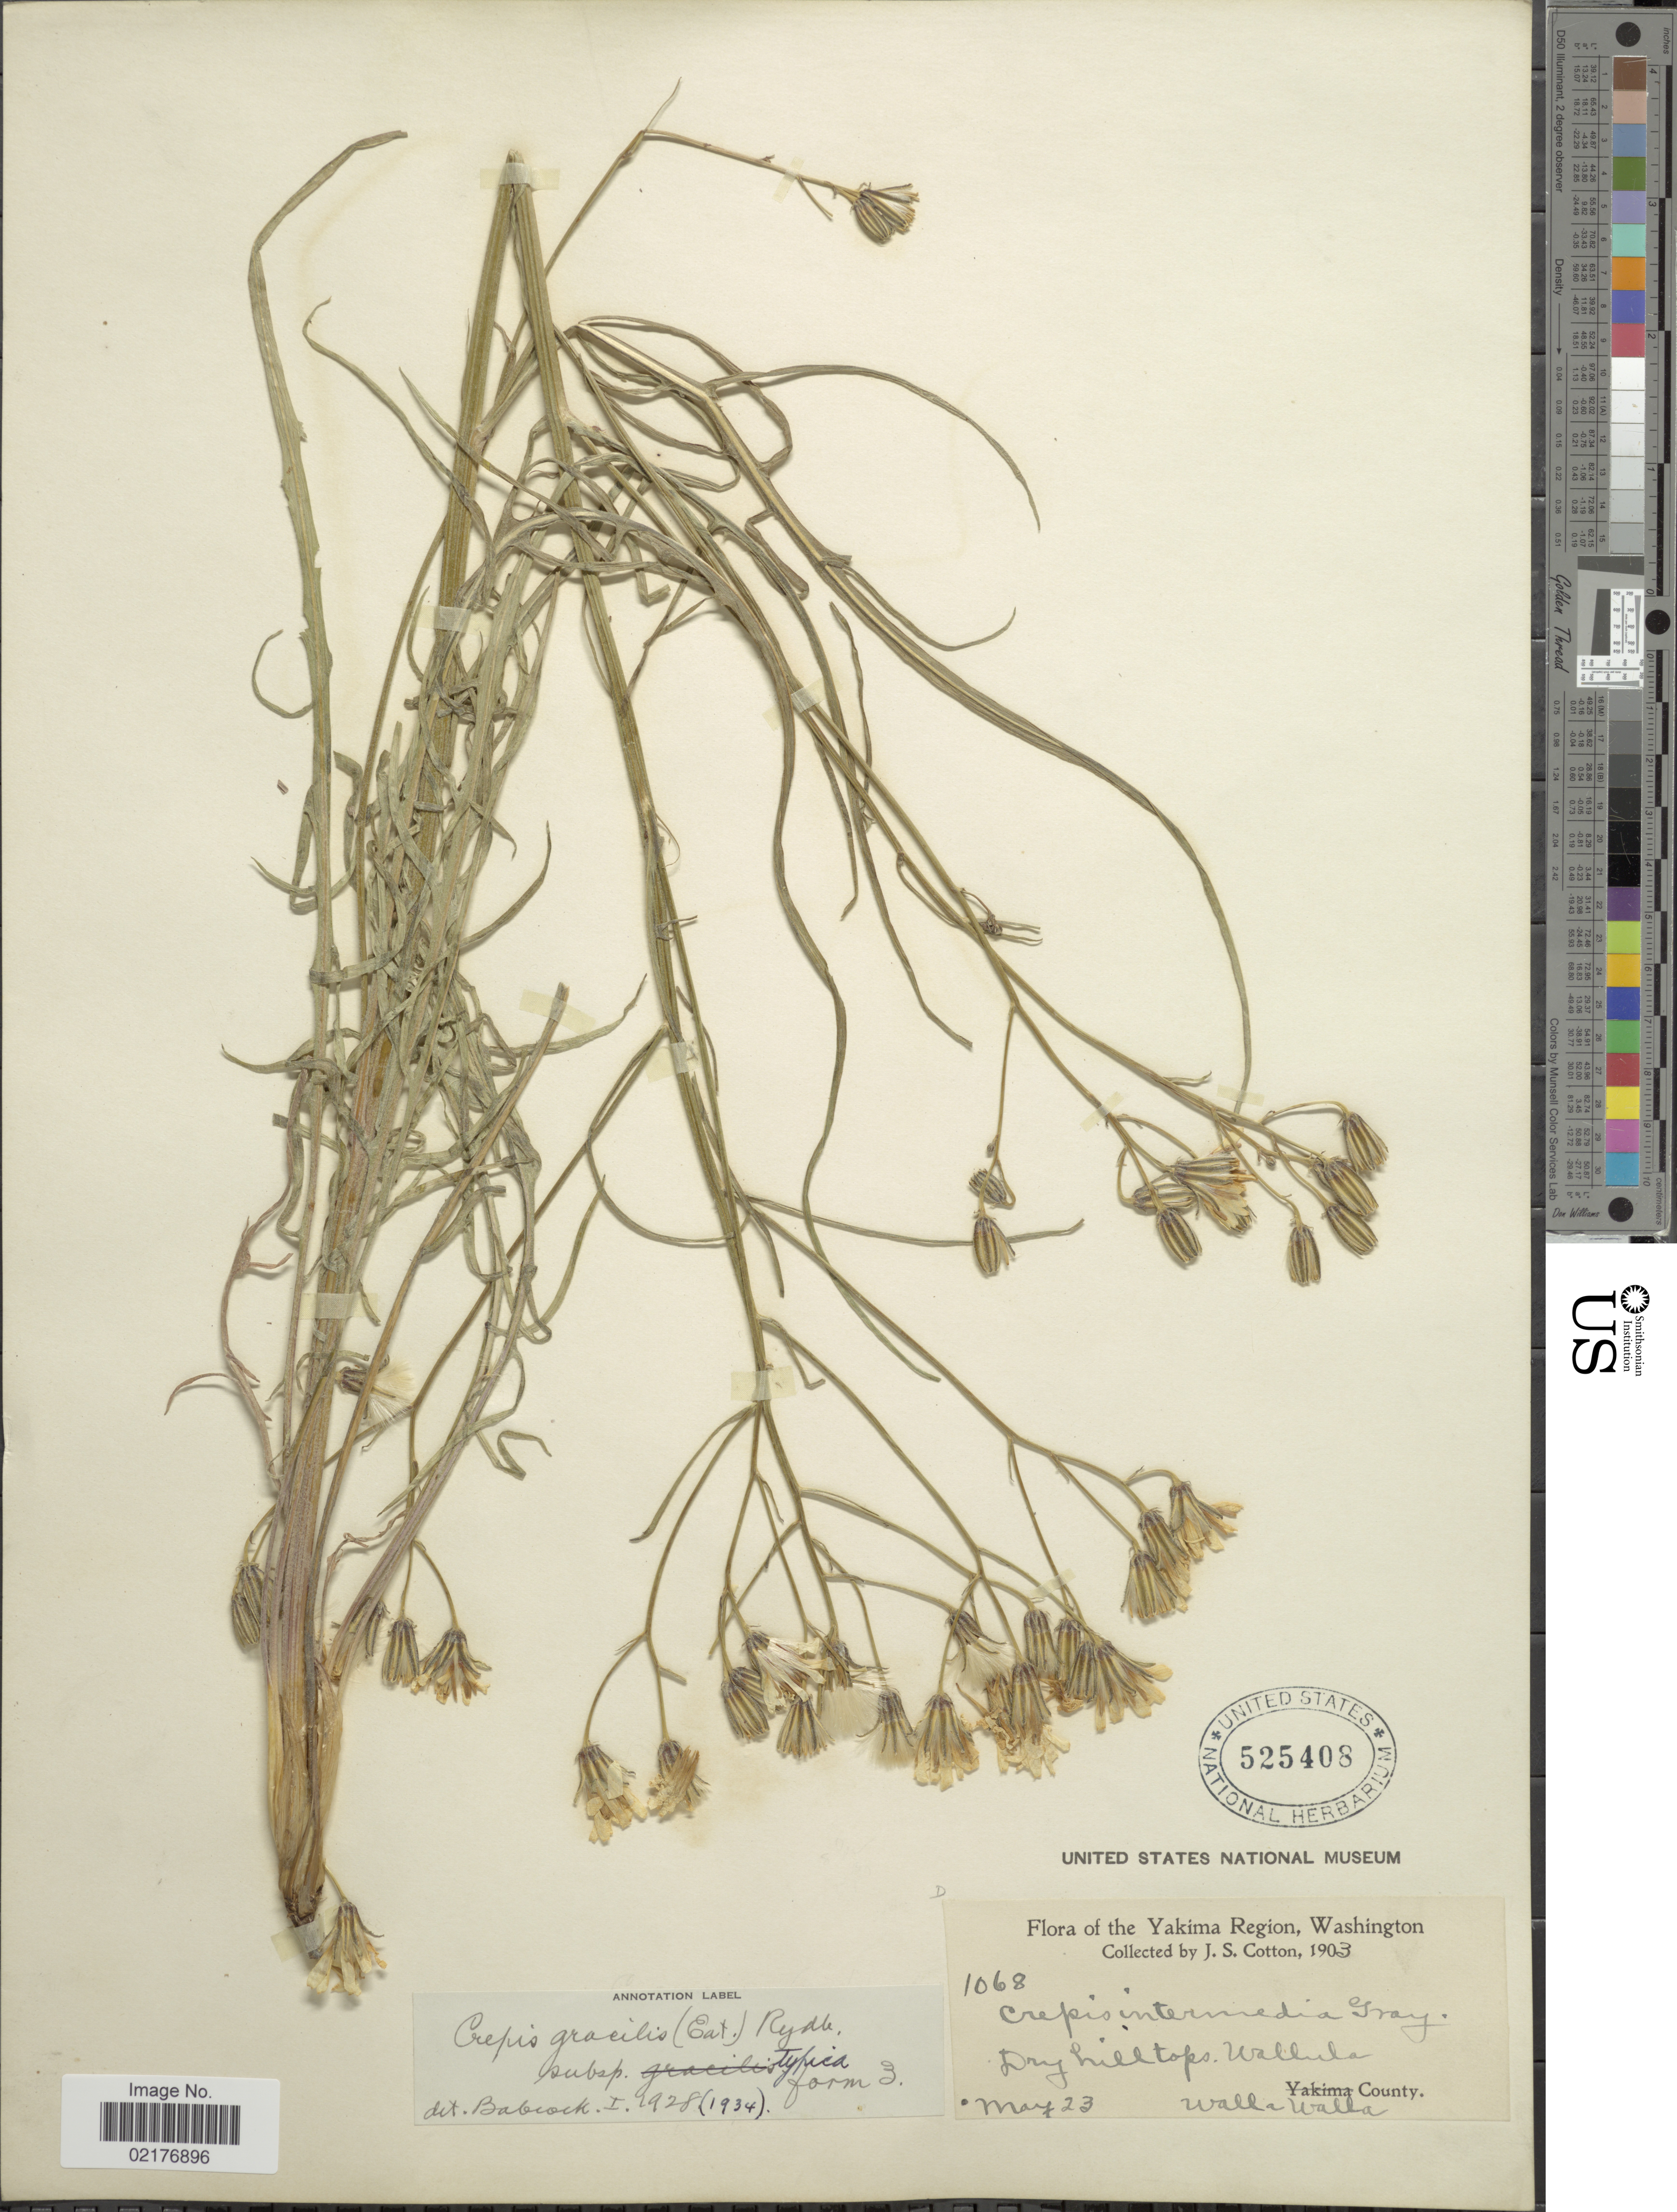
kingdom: Plantae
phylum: Tracheophyta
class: Magnoliopsida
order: Asterales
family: Asteraceae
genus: Crepis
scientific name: Crepis atribarba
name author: A. Heller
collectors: J. S. Cotton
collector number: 1068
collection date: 1903-05-23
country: United States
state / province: Washington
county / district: Walla Walla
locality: The Yakima Region, Washington, Dry hilltops, Wallula, Walla Walla County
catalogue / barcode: US 525408